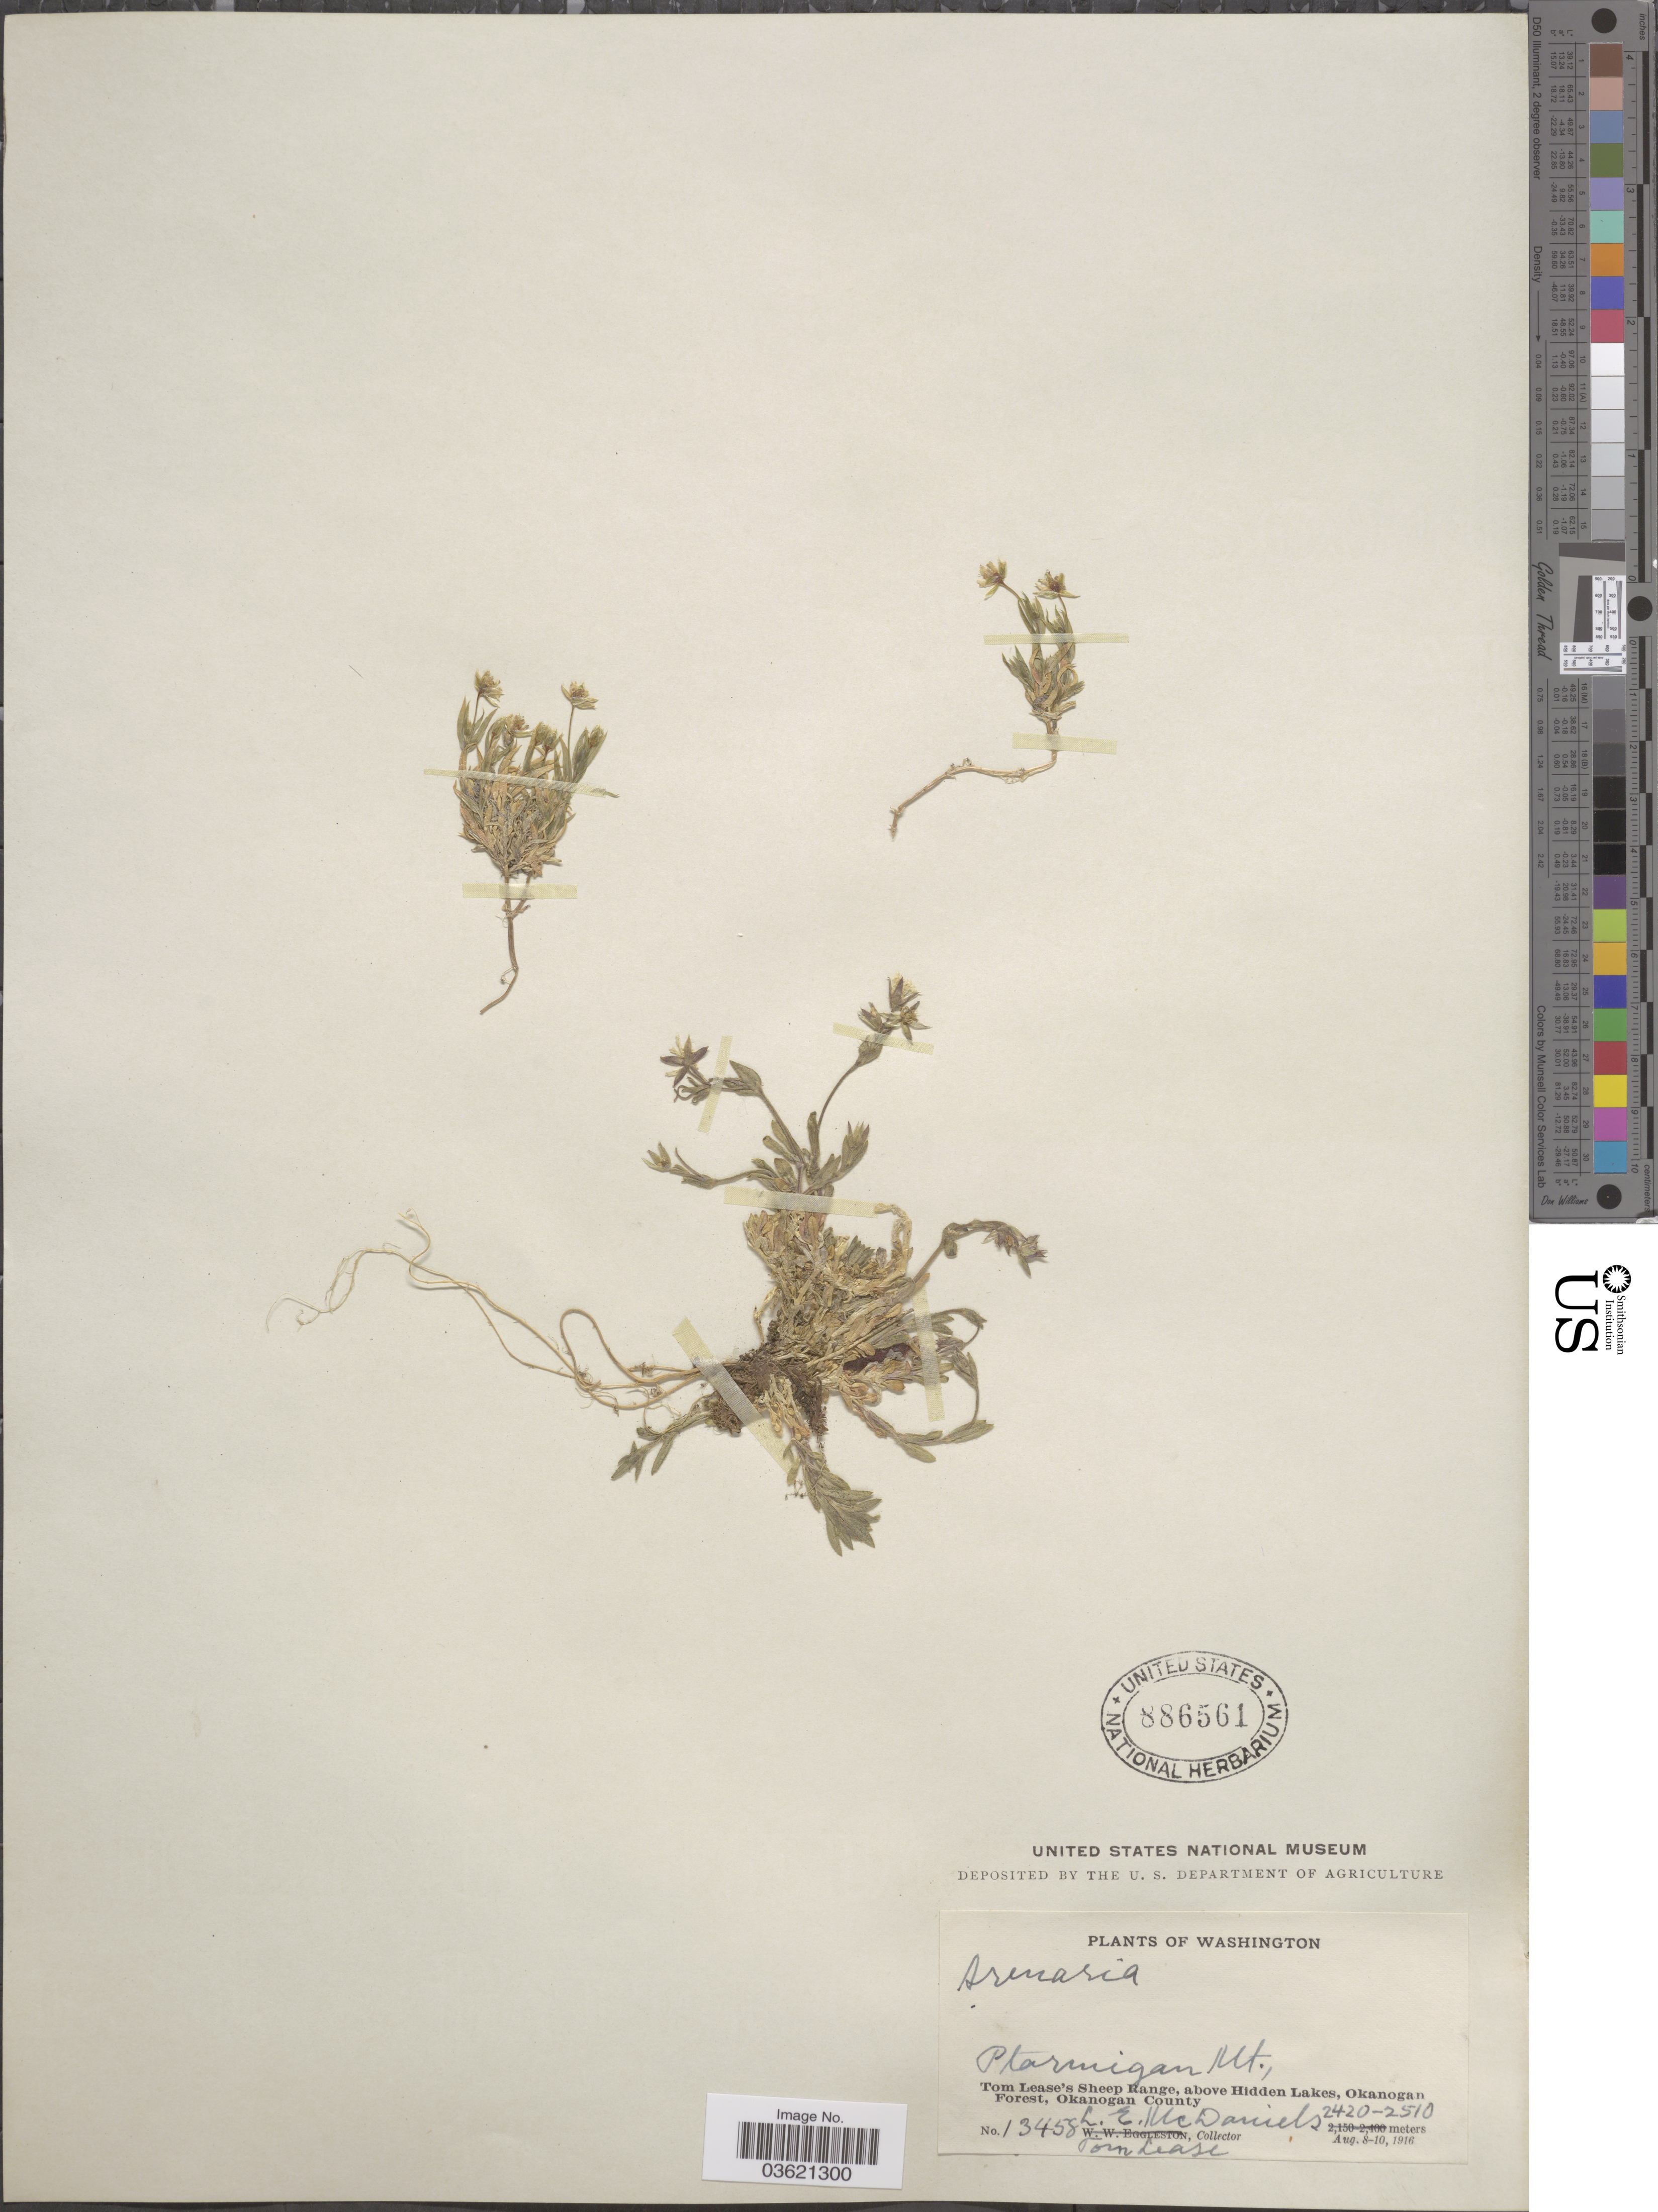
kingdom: Plantae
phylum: Tracheophyta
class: Magnoliopsida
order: Caryophyllales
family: Caryophyllaceae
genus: Arenaria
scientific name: Arenaria sp.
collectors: L. McDaniels & T. Lease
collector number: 13458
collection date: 1916-08-08/1916-08-10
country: United States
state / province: Washington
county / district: Okanogan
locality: Ptarmigan Mt., Tom Lease's Sheep Range, above Hidden Lakes, Okanogan Forest, Okanogan County.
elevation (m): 2420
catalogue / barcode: US 886561